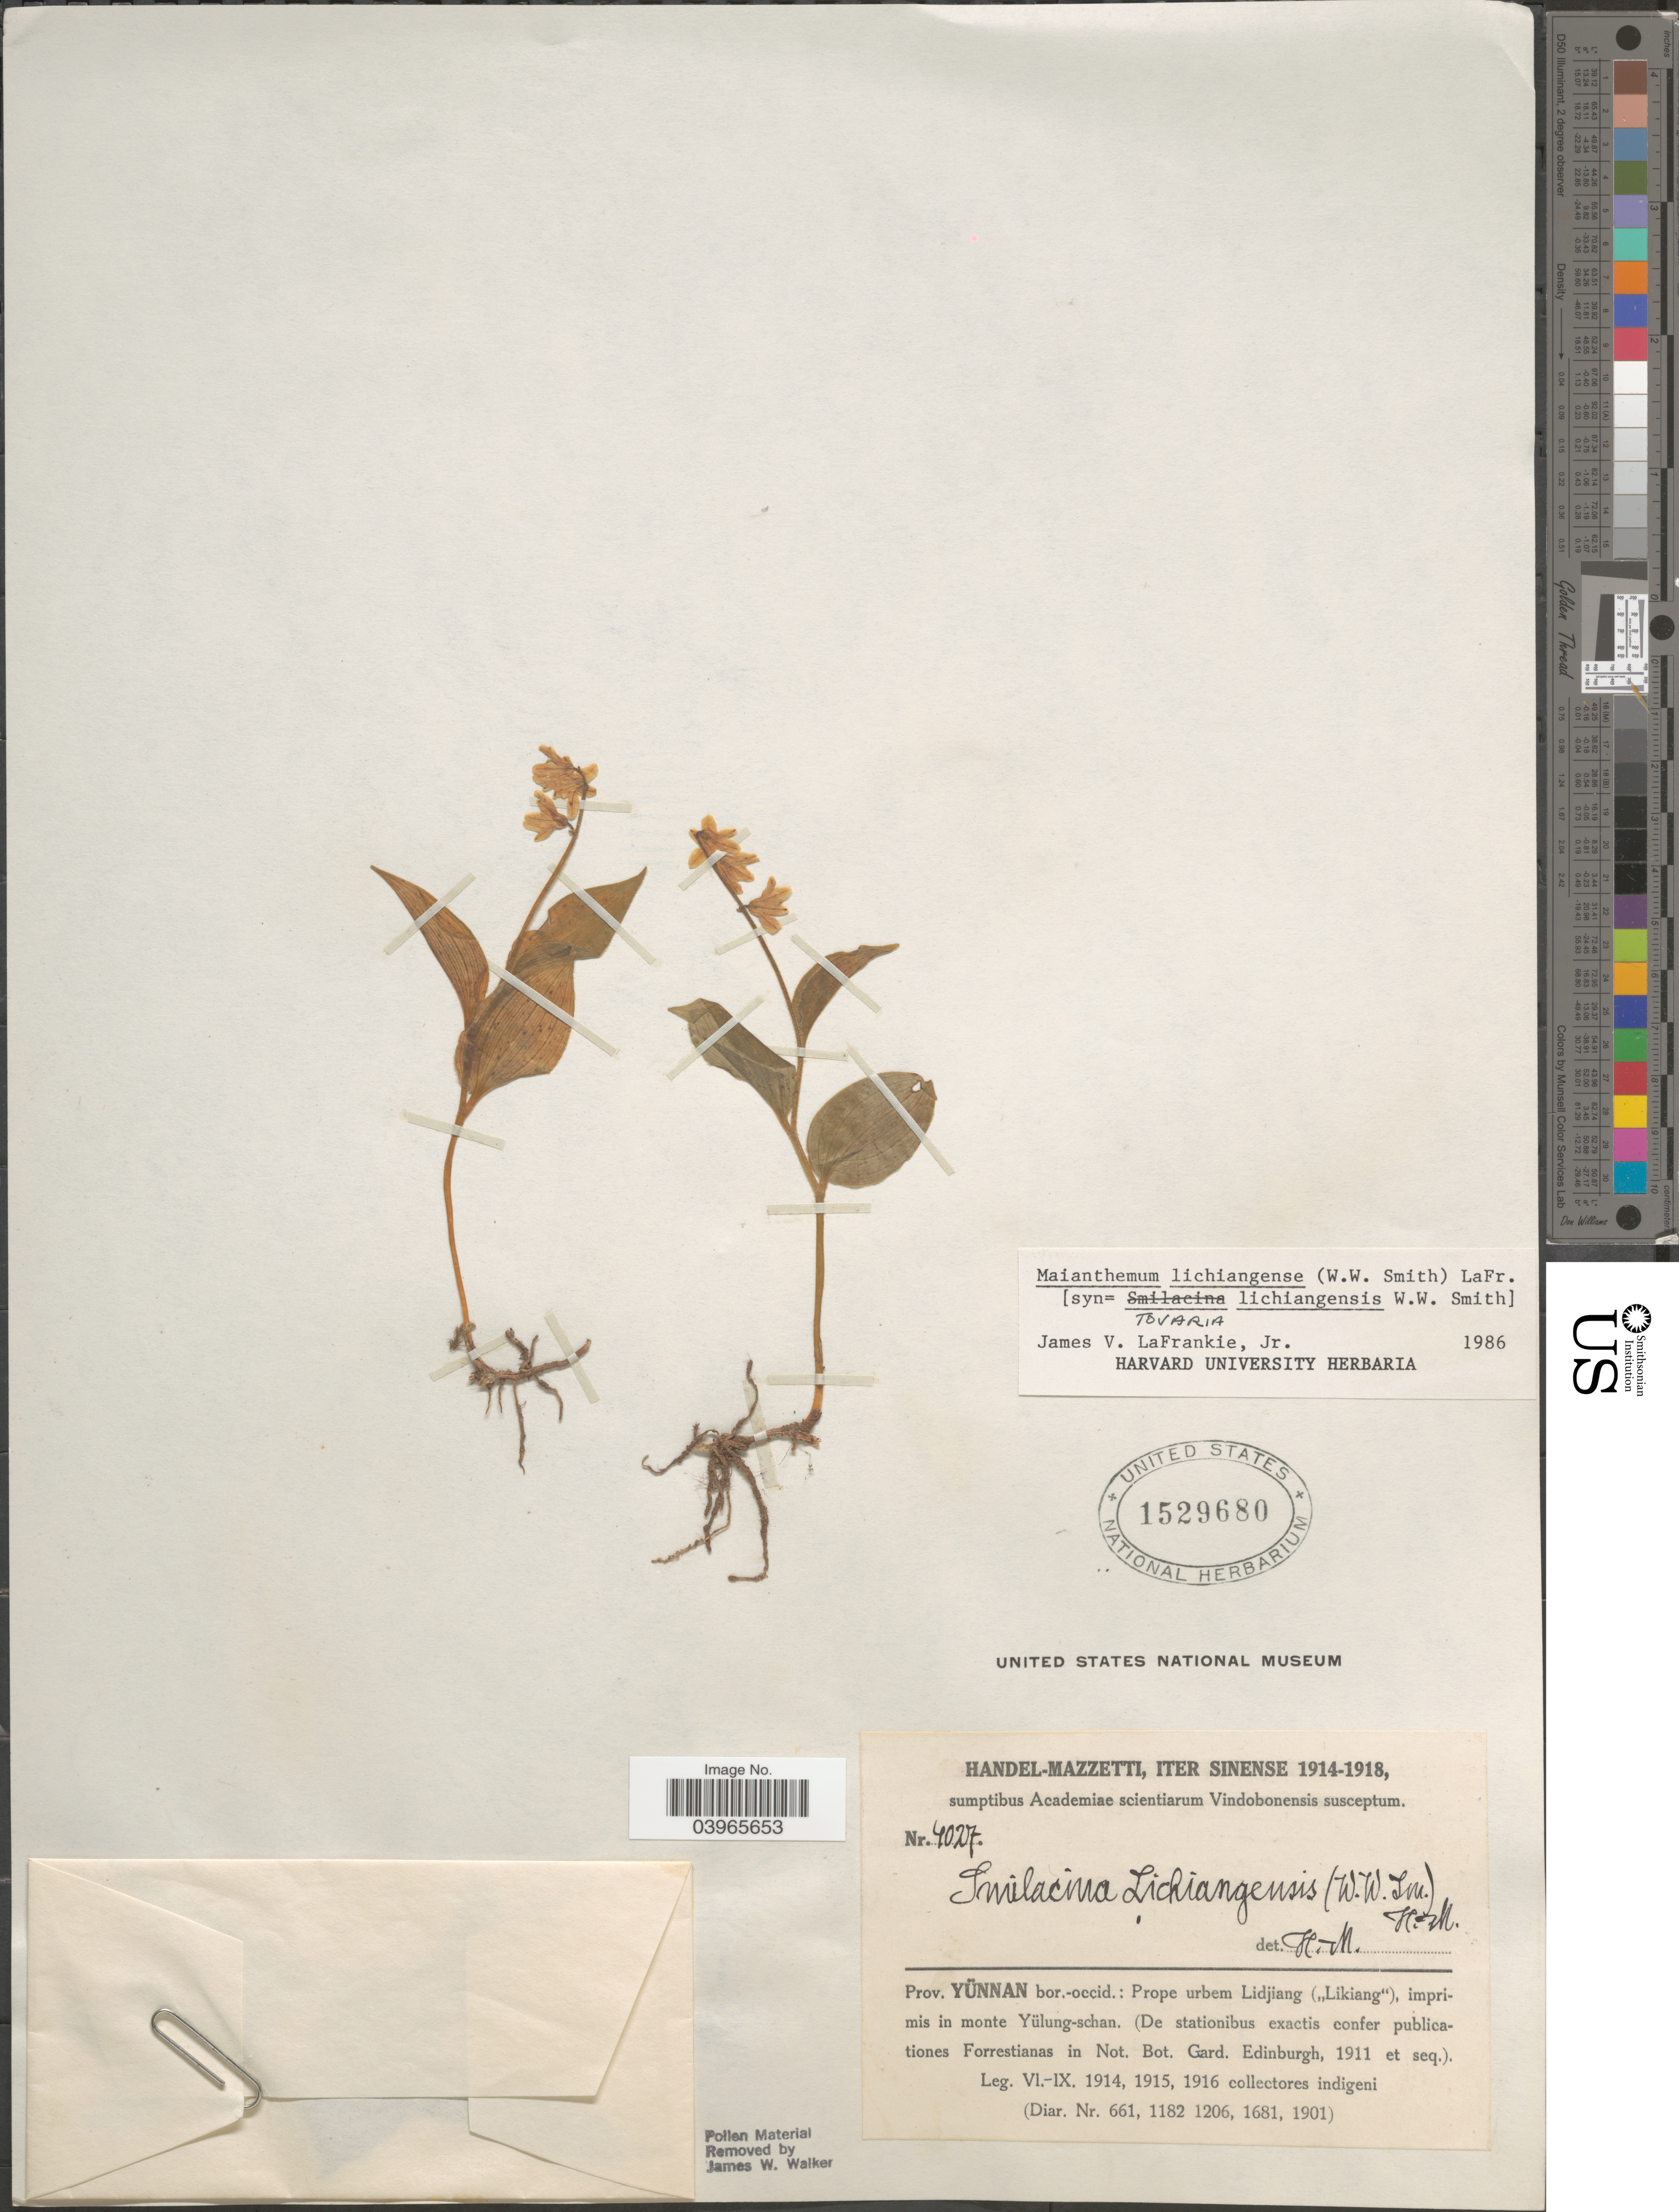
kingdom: Plantae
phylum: Tracheophyta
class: Liliopsida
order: Asparagales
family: Asparagaceae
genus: Maianthemum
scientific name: Maianthemum lichiangense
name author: (W.W. Sm.) LaFrankie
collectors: Handel-Mazzetti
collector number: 4027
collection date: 1914-06/1916-09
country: China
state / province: Yunnan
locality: Prov. Yünnan bor.-occid.: Prope urbem Lidjiang ("Likiang"), imprimis in monte Yülung-schan.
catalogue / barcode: US 1529680